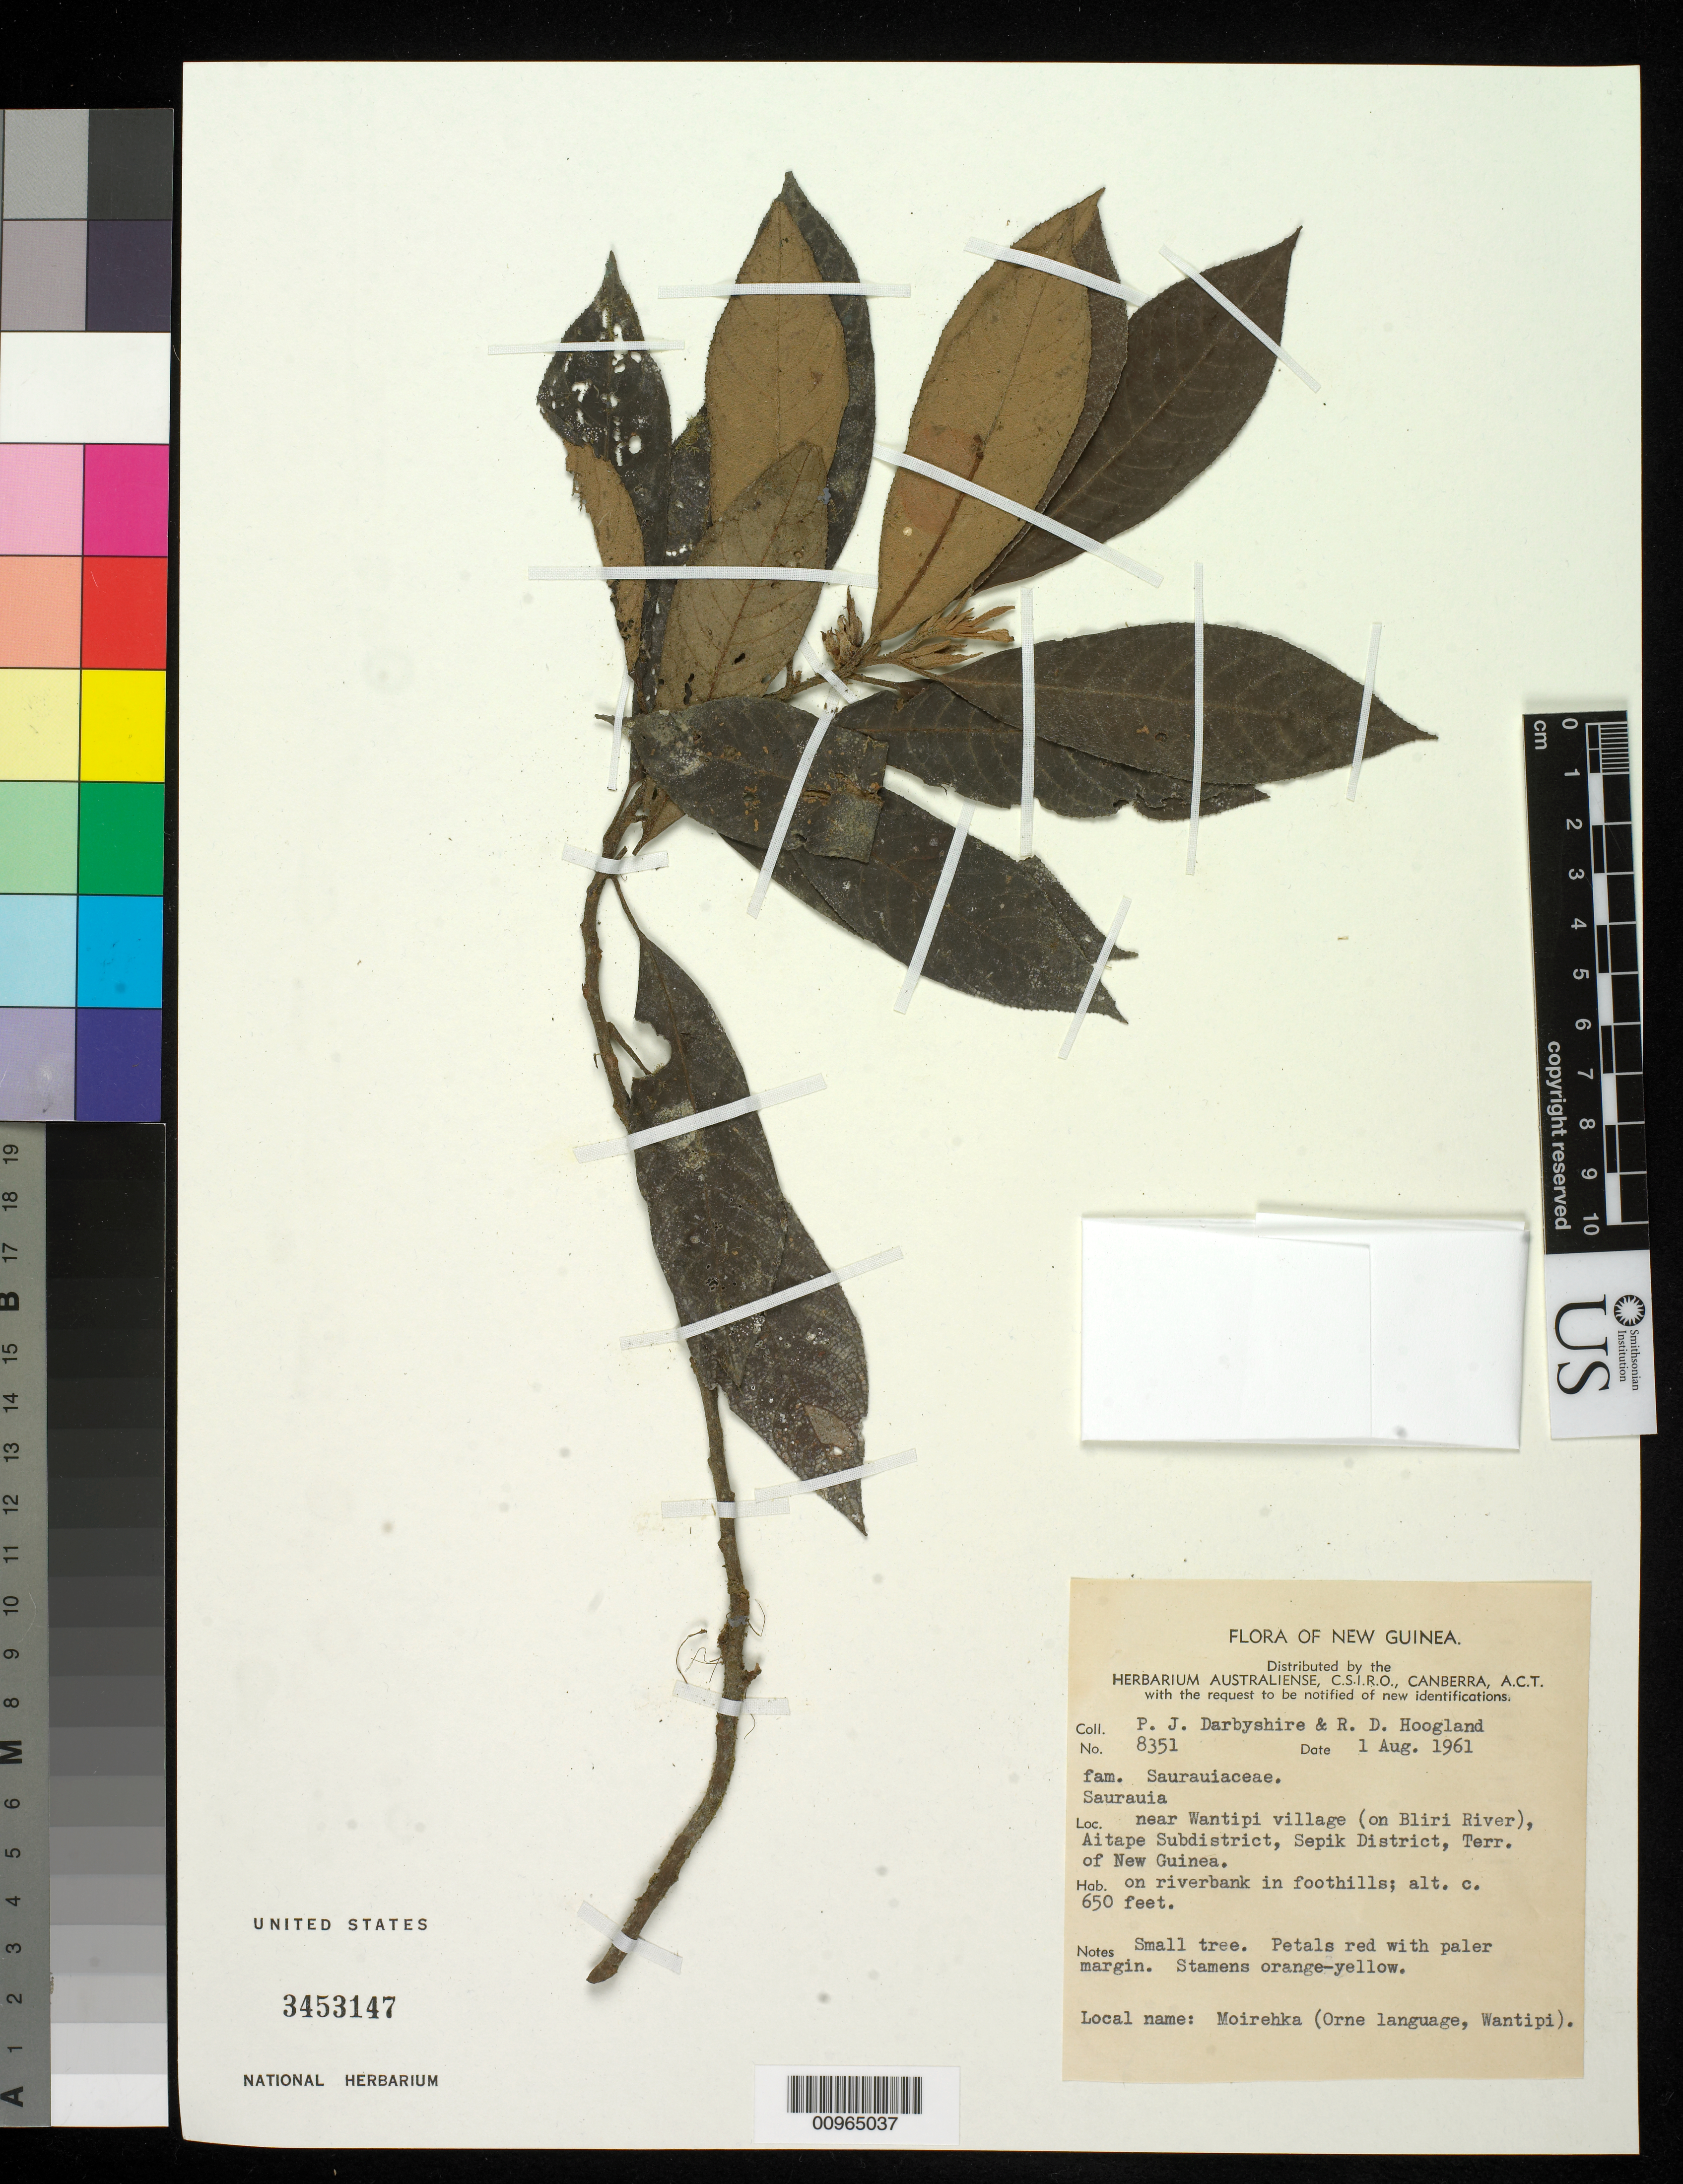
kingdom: Plantae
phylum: Tracheophyta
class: Magnoliopsida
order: Ericales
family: Actinidiaceae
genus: Saurauia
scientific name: Saurauia sp.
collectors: P. Darbyshire & R. D. Hoogland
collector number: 8351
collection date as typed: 01 Aug 1961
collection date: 1961-08-01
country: Papua New Guinea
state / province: Sandaun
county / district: Aitape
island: New Guinea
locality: Near Wantipi village (on Bliri River)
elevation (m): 198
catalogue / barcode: US 3453147